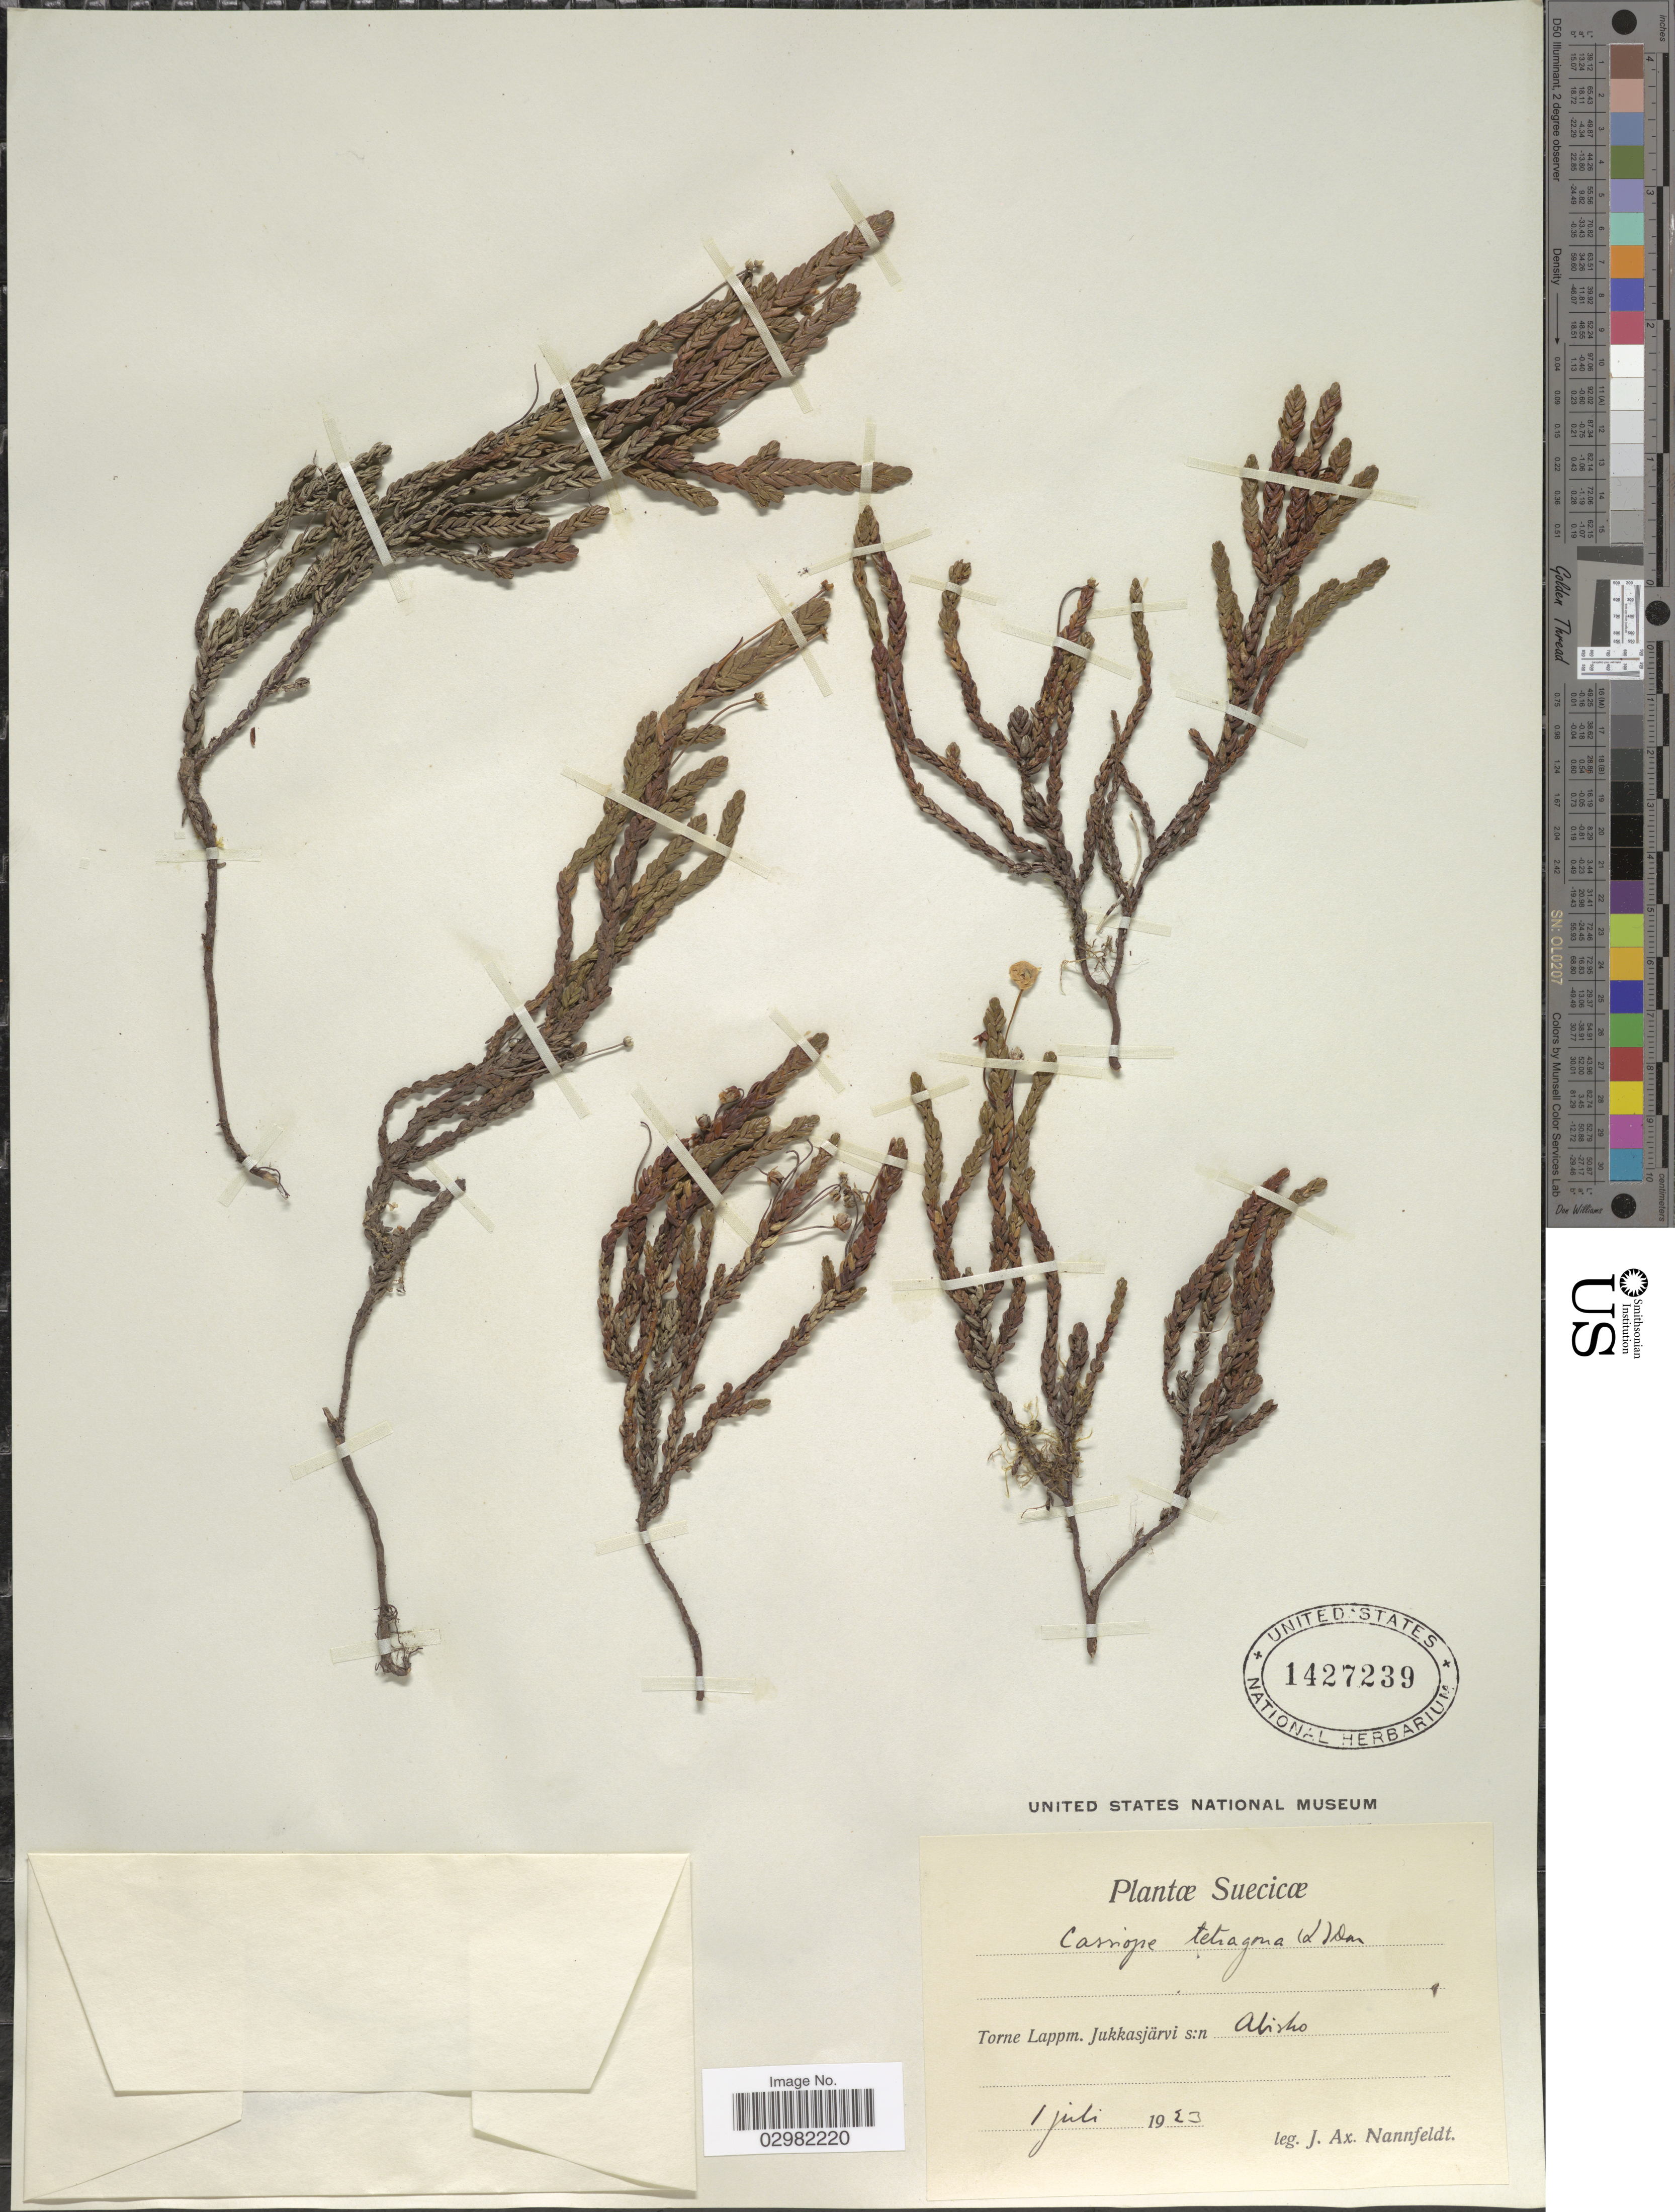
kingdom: Plantae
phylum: Tracheophyta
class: Magnoliopsida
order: Ericales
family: Ericaceae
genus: Cassiope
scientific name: Cassiope tetragona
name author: (L.) D. Don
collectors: J. Nannfeldt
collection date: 1923-07-01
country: Sweden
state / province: Norrbotten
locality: Suecicæ. Torne Lappm. Jukkasjärvi s:n Abisko.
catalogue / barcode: US 1427239